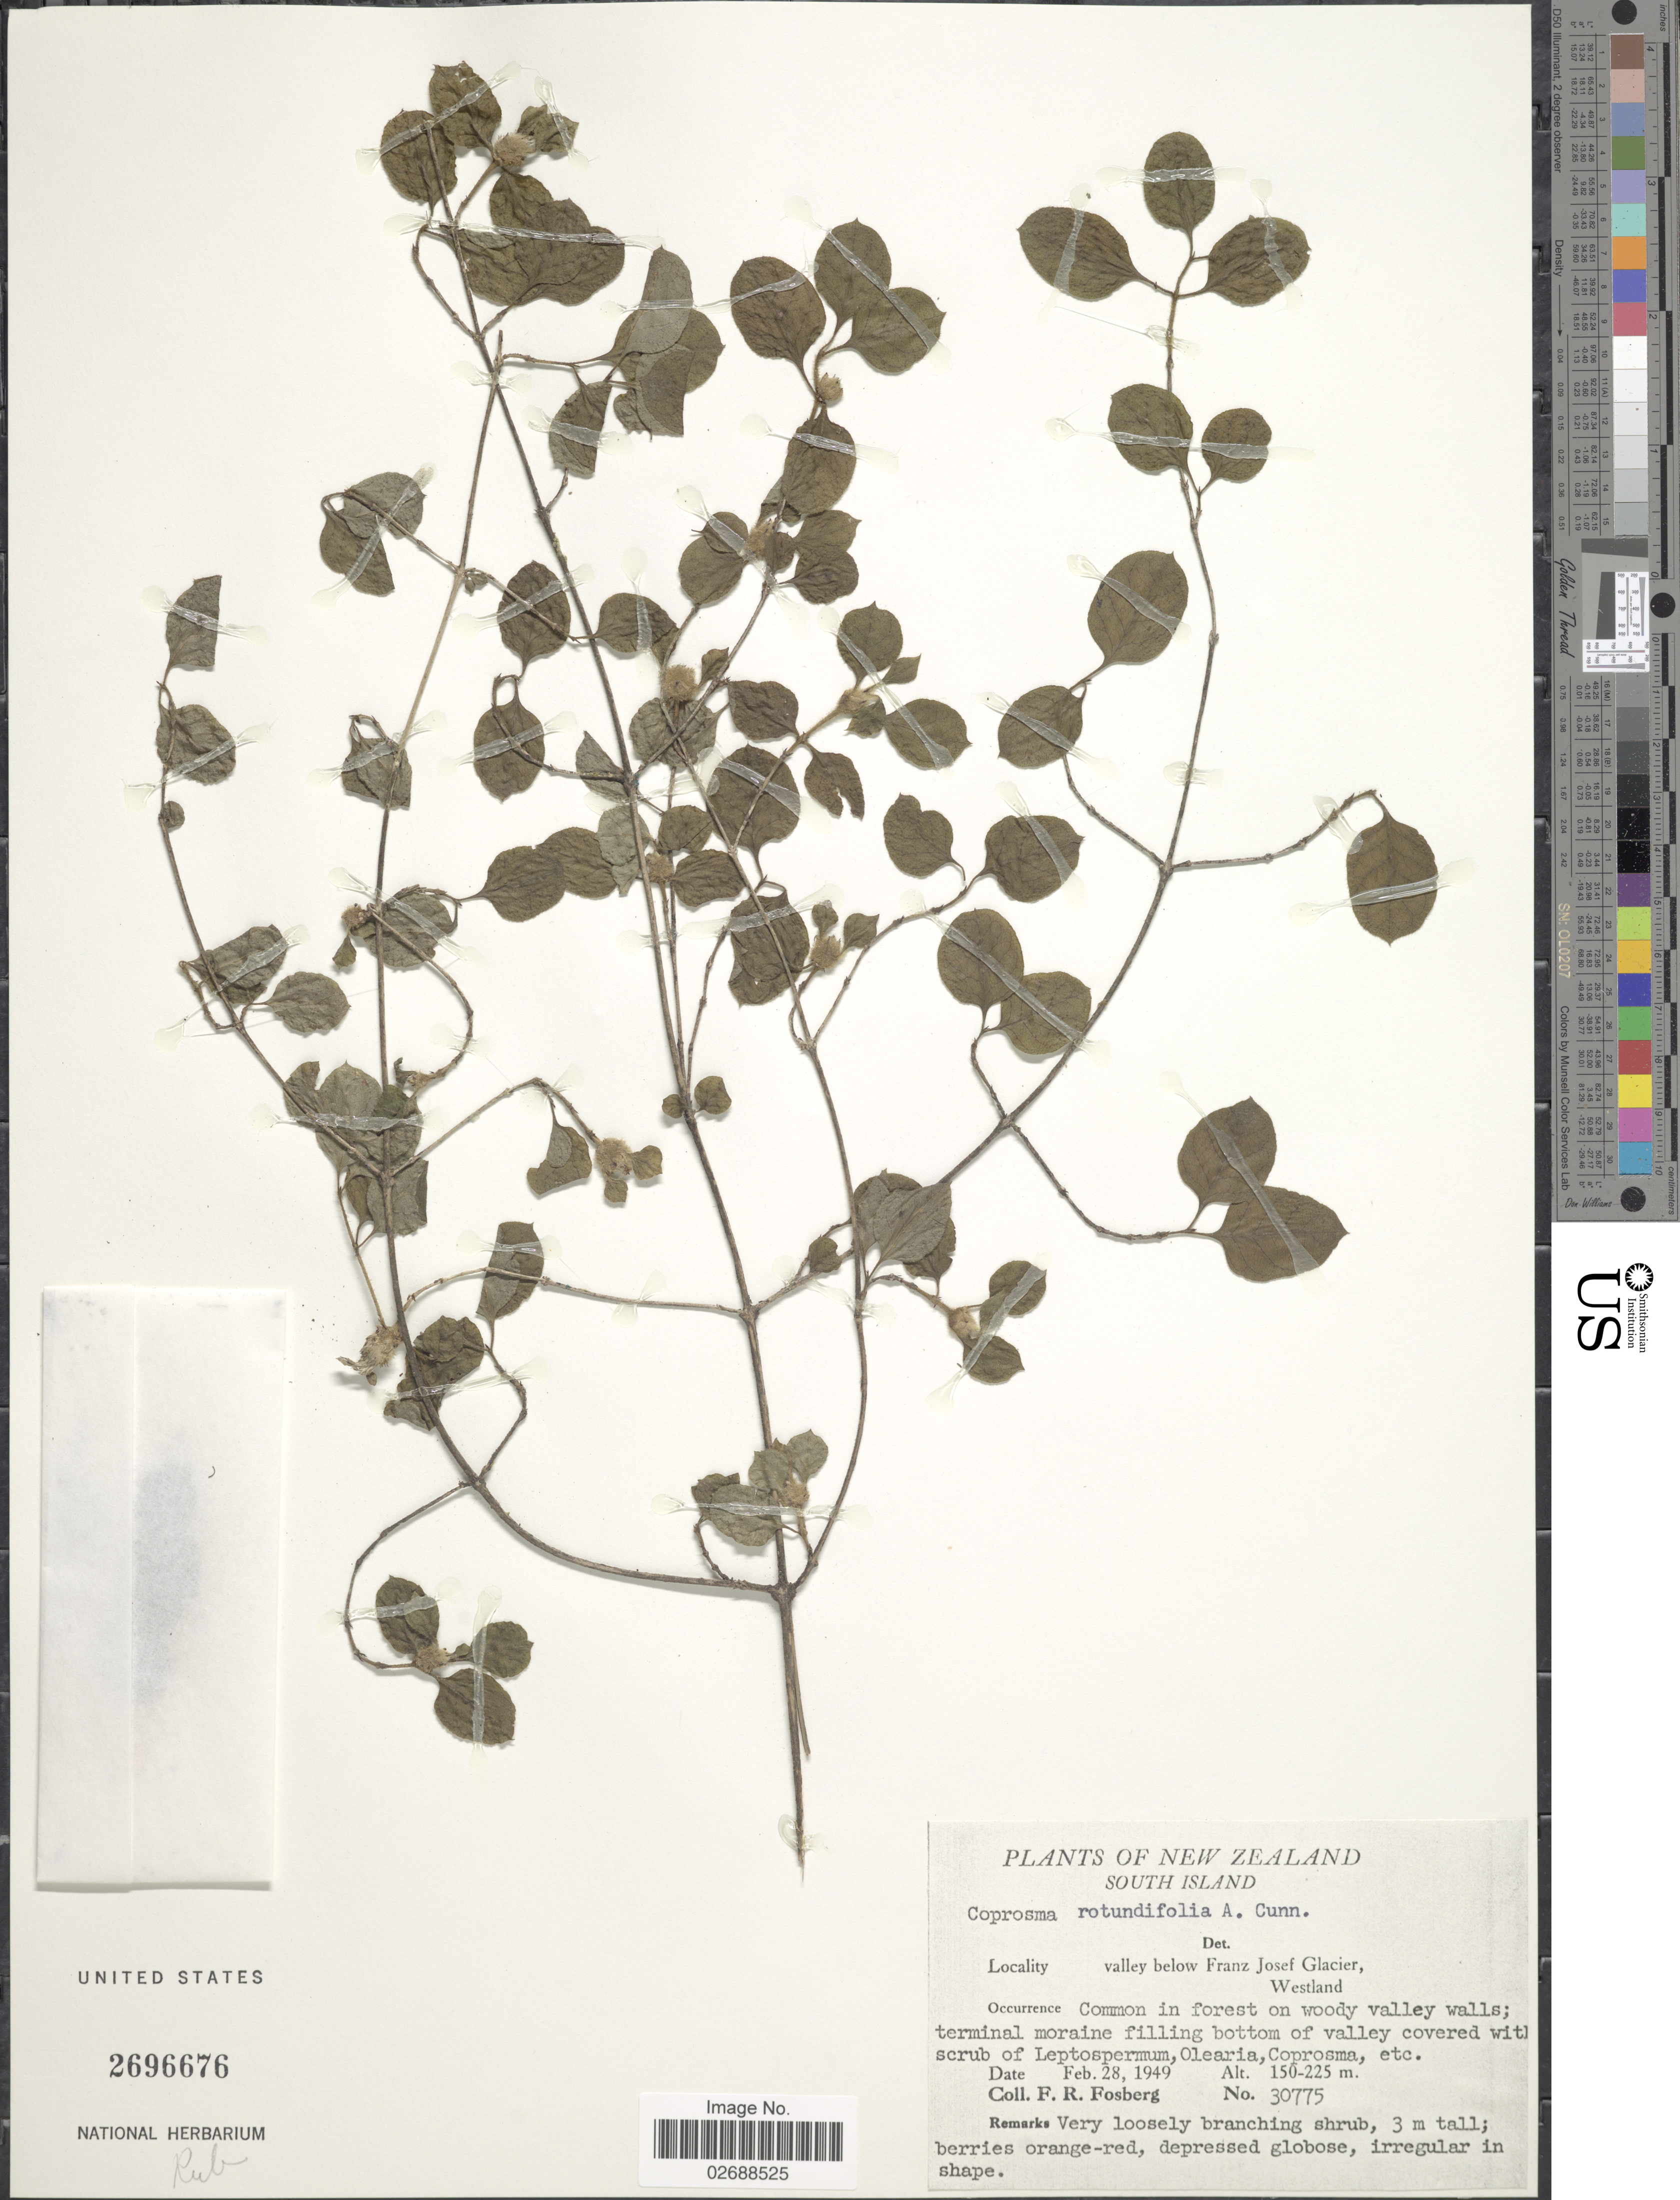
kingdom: Plantae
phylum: Tracheophyta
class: Magnoliopsida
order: Gentianales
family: Rubiaceae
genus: Coprosma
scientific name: Coprosma rotundifolia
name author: A. Cunn.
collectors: F. R. Fosberg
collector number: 30775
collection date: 1949-02-28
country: New Zealand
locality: South Island, valley below Franz Josef Glacier, Westland, common in forest on woody valley walls, terminal moraine filling bottom of valley.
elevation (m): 150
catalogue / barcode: US 2696676